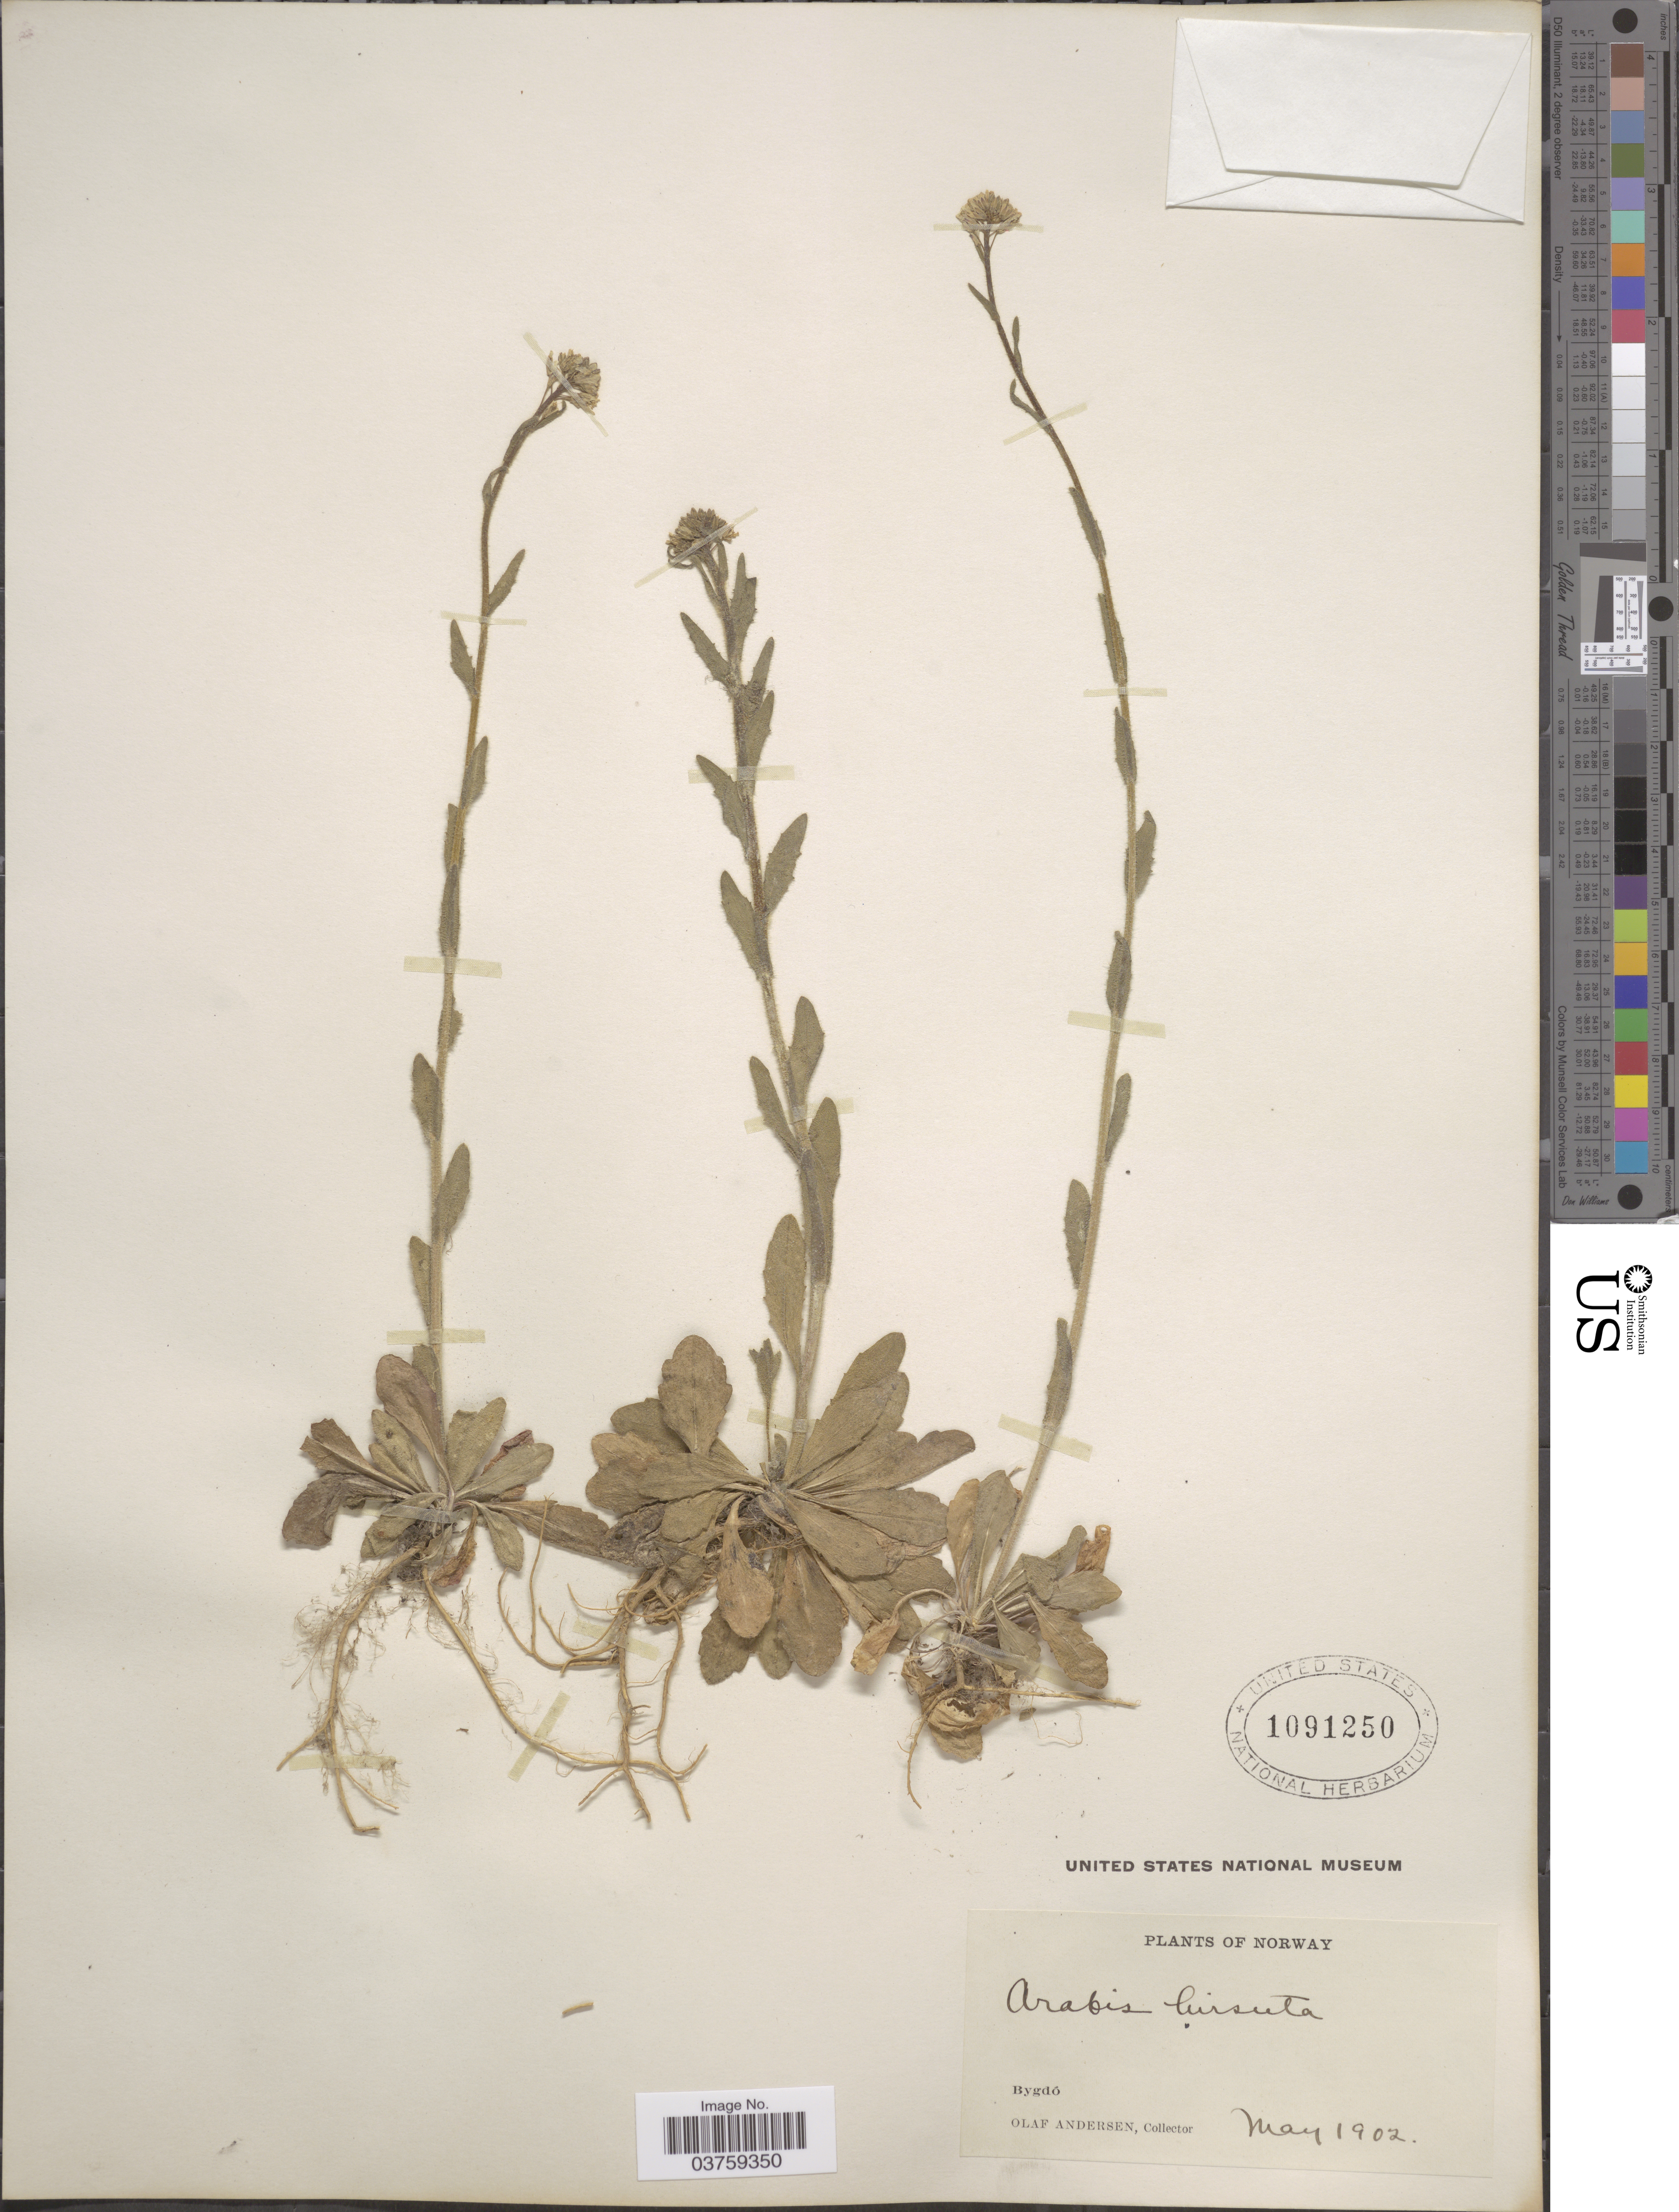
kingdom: Plantae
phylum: Tracheophyta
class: Magnoliopsida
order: Brassicales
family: Brassicaceae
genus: Arabis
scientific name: Arabis hirsuta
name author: (L.) Scop.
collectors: O. Andersen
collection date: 1902-05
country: Norway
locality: Bygdó.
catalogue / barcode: US 1091250